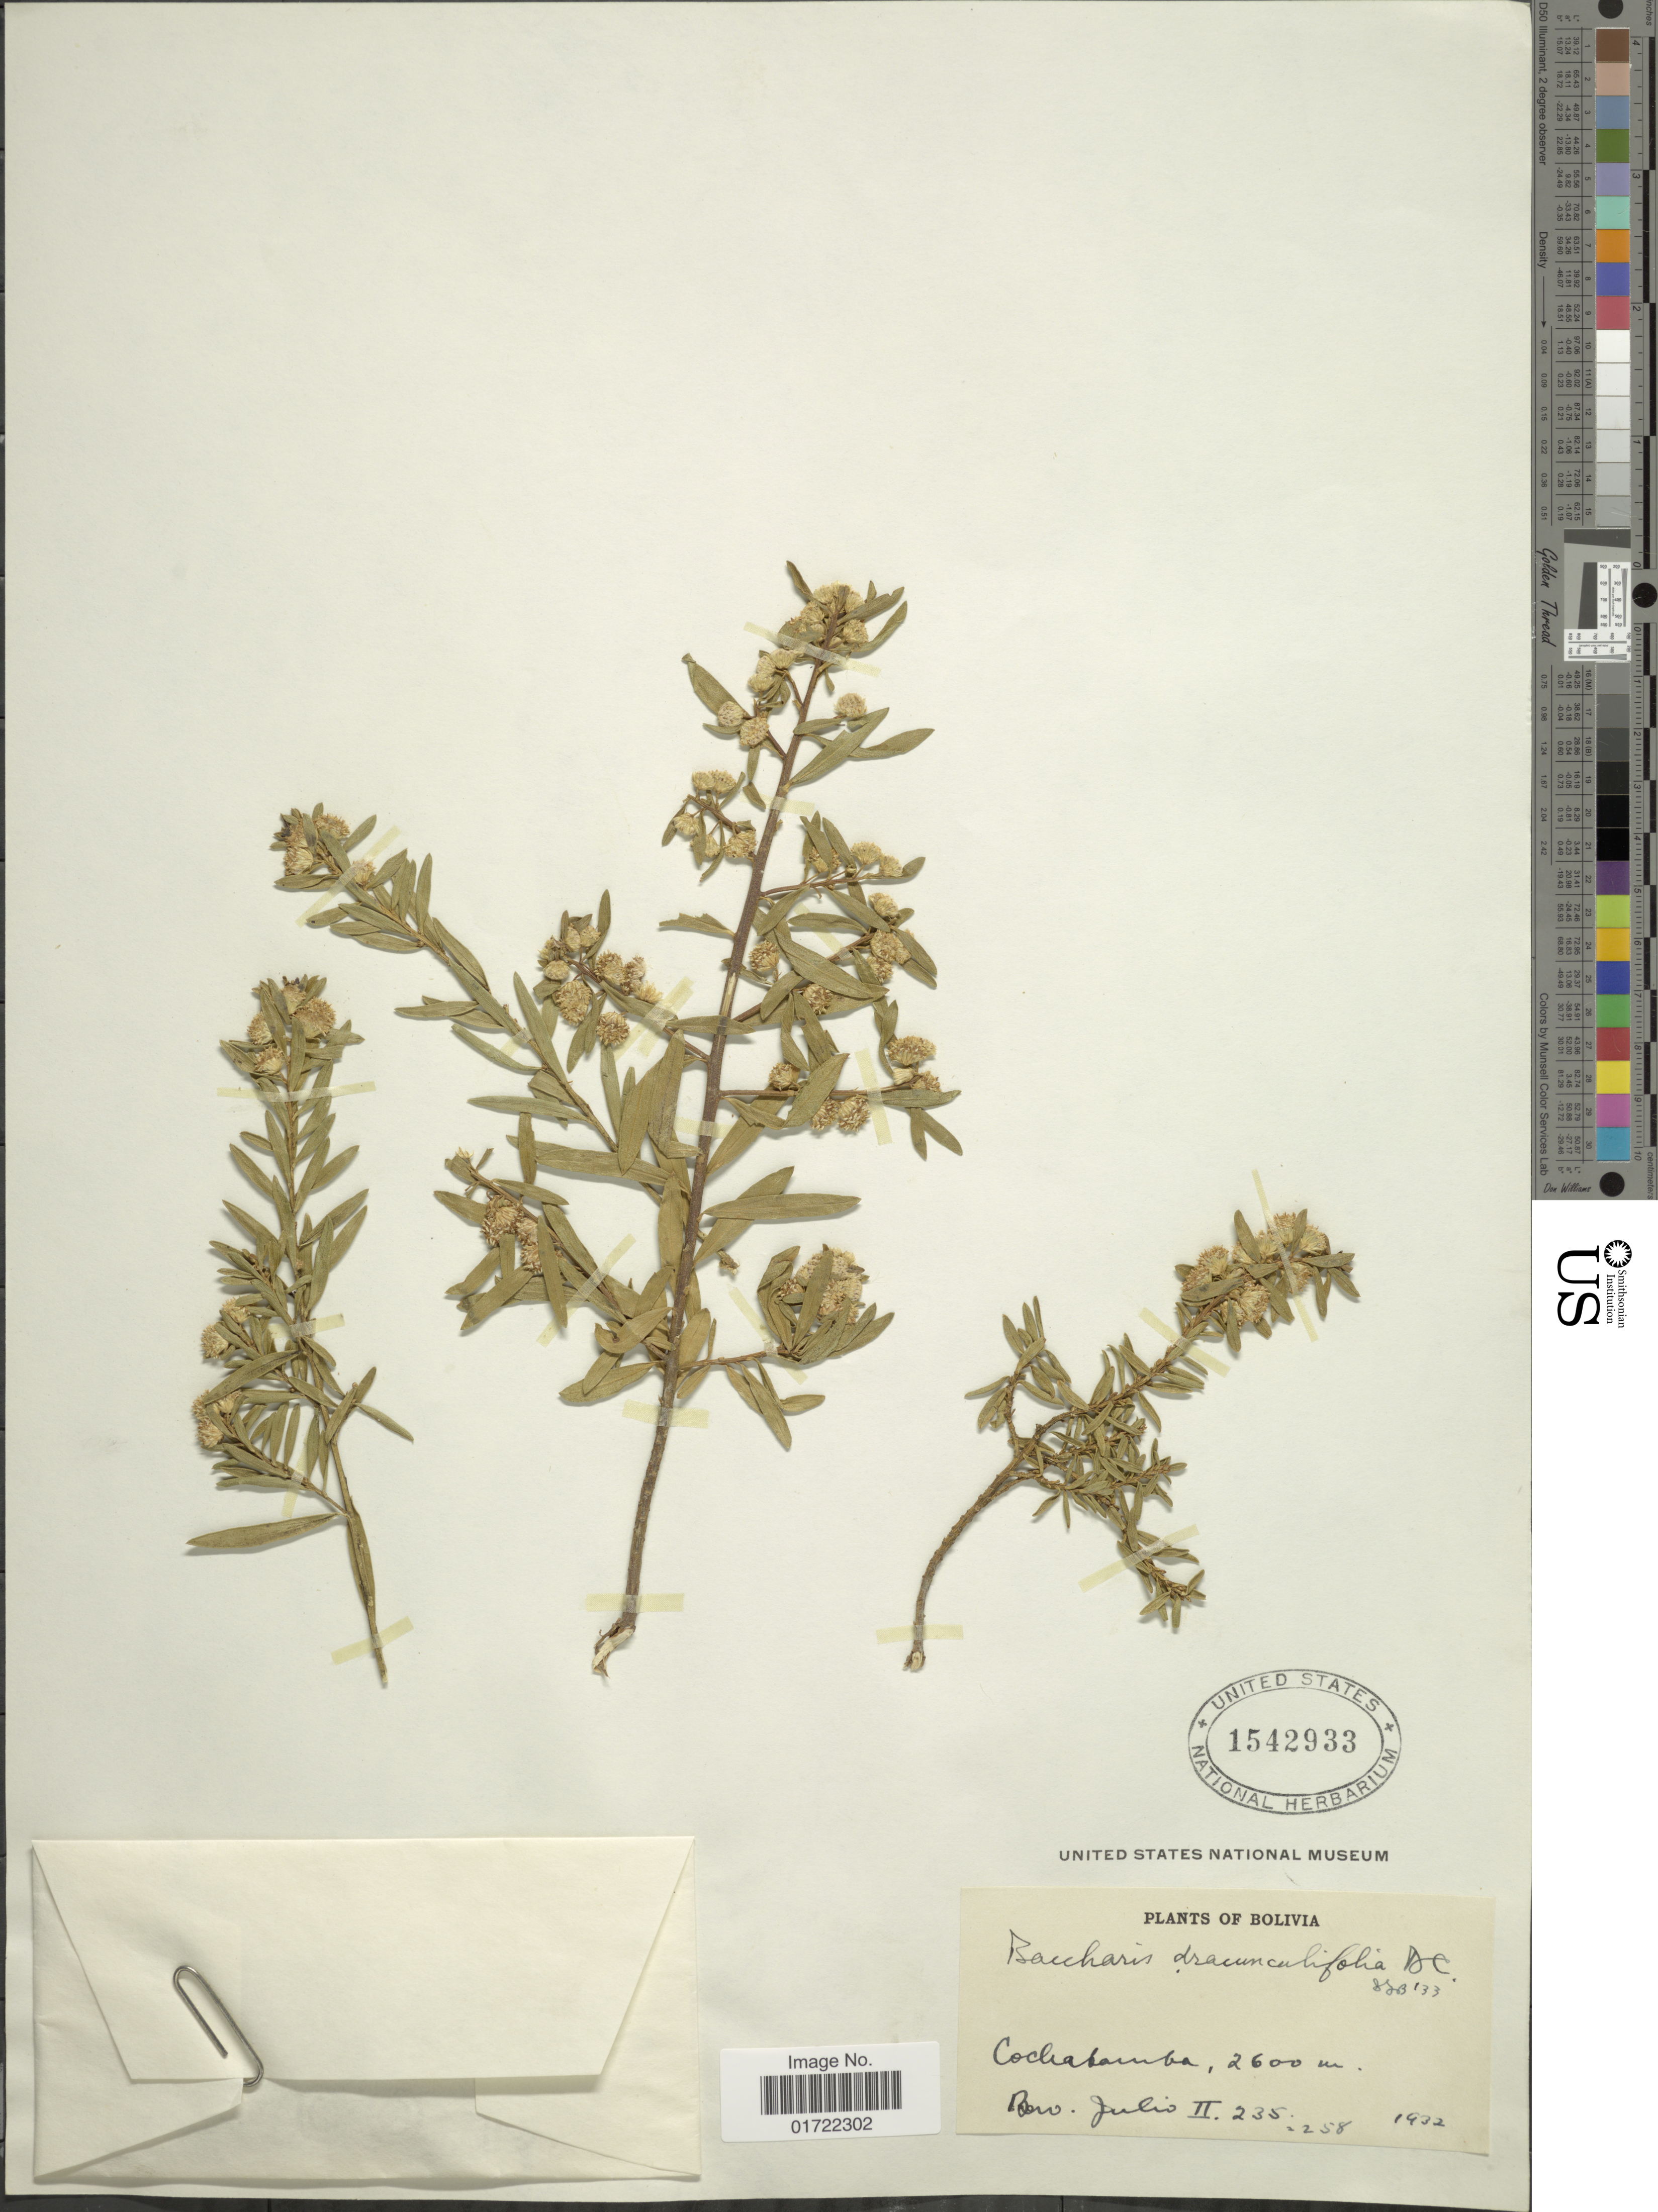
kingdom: Plantae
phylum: Tracheophyta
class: Magnoliopsida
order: Asterales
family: Asteraceae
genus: Baccharis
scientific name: Baccharis dracunculifolia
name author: DC.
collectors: Bro. Julio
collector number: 2/235-258*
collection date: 1932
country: Bolivia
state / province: Cochabamba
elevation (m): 2600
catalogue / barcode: US 1542933